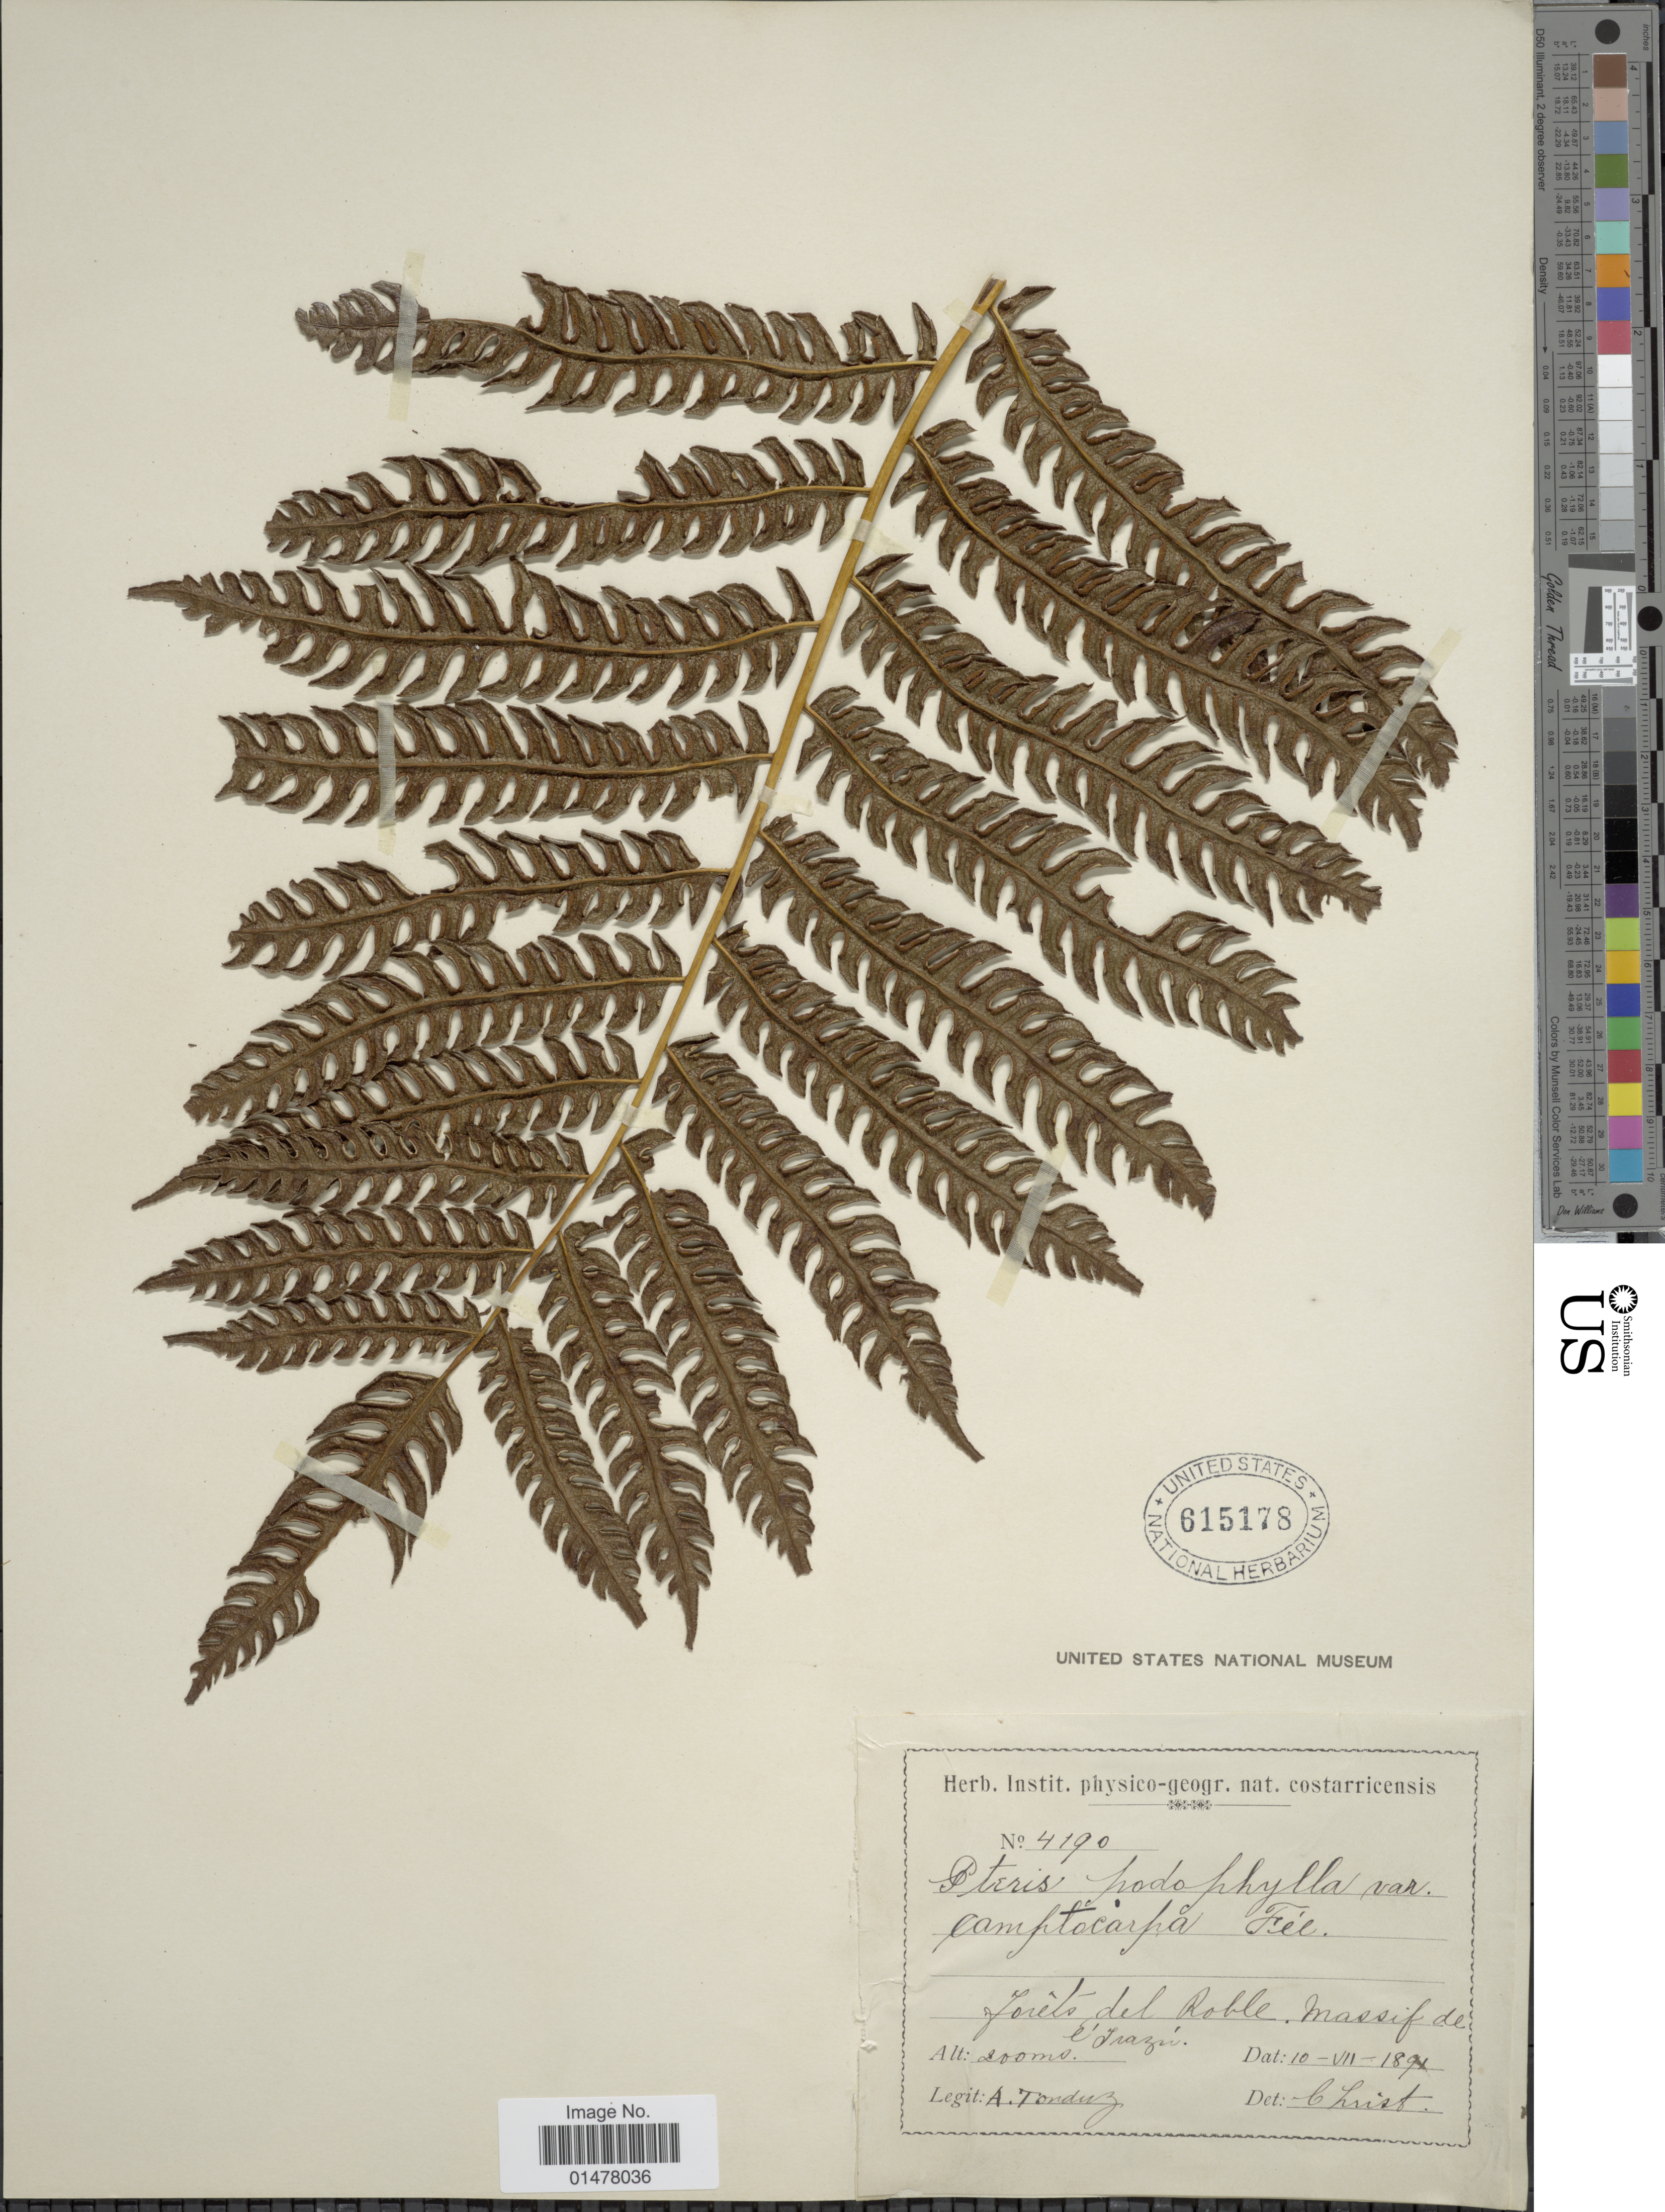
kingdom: Plantae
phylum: Tracheophyta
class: Polypodiopsida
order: Polypodiales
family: Pteridaceae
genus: Pteris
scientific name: Pteris podophylla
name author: Sw.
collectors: A. Tonduz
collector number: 4190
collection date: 1891-07-10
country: Costa Rica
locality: Forets del roble, massif de L'Irazu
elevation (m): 200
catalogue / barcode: US 615178